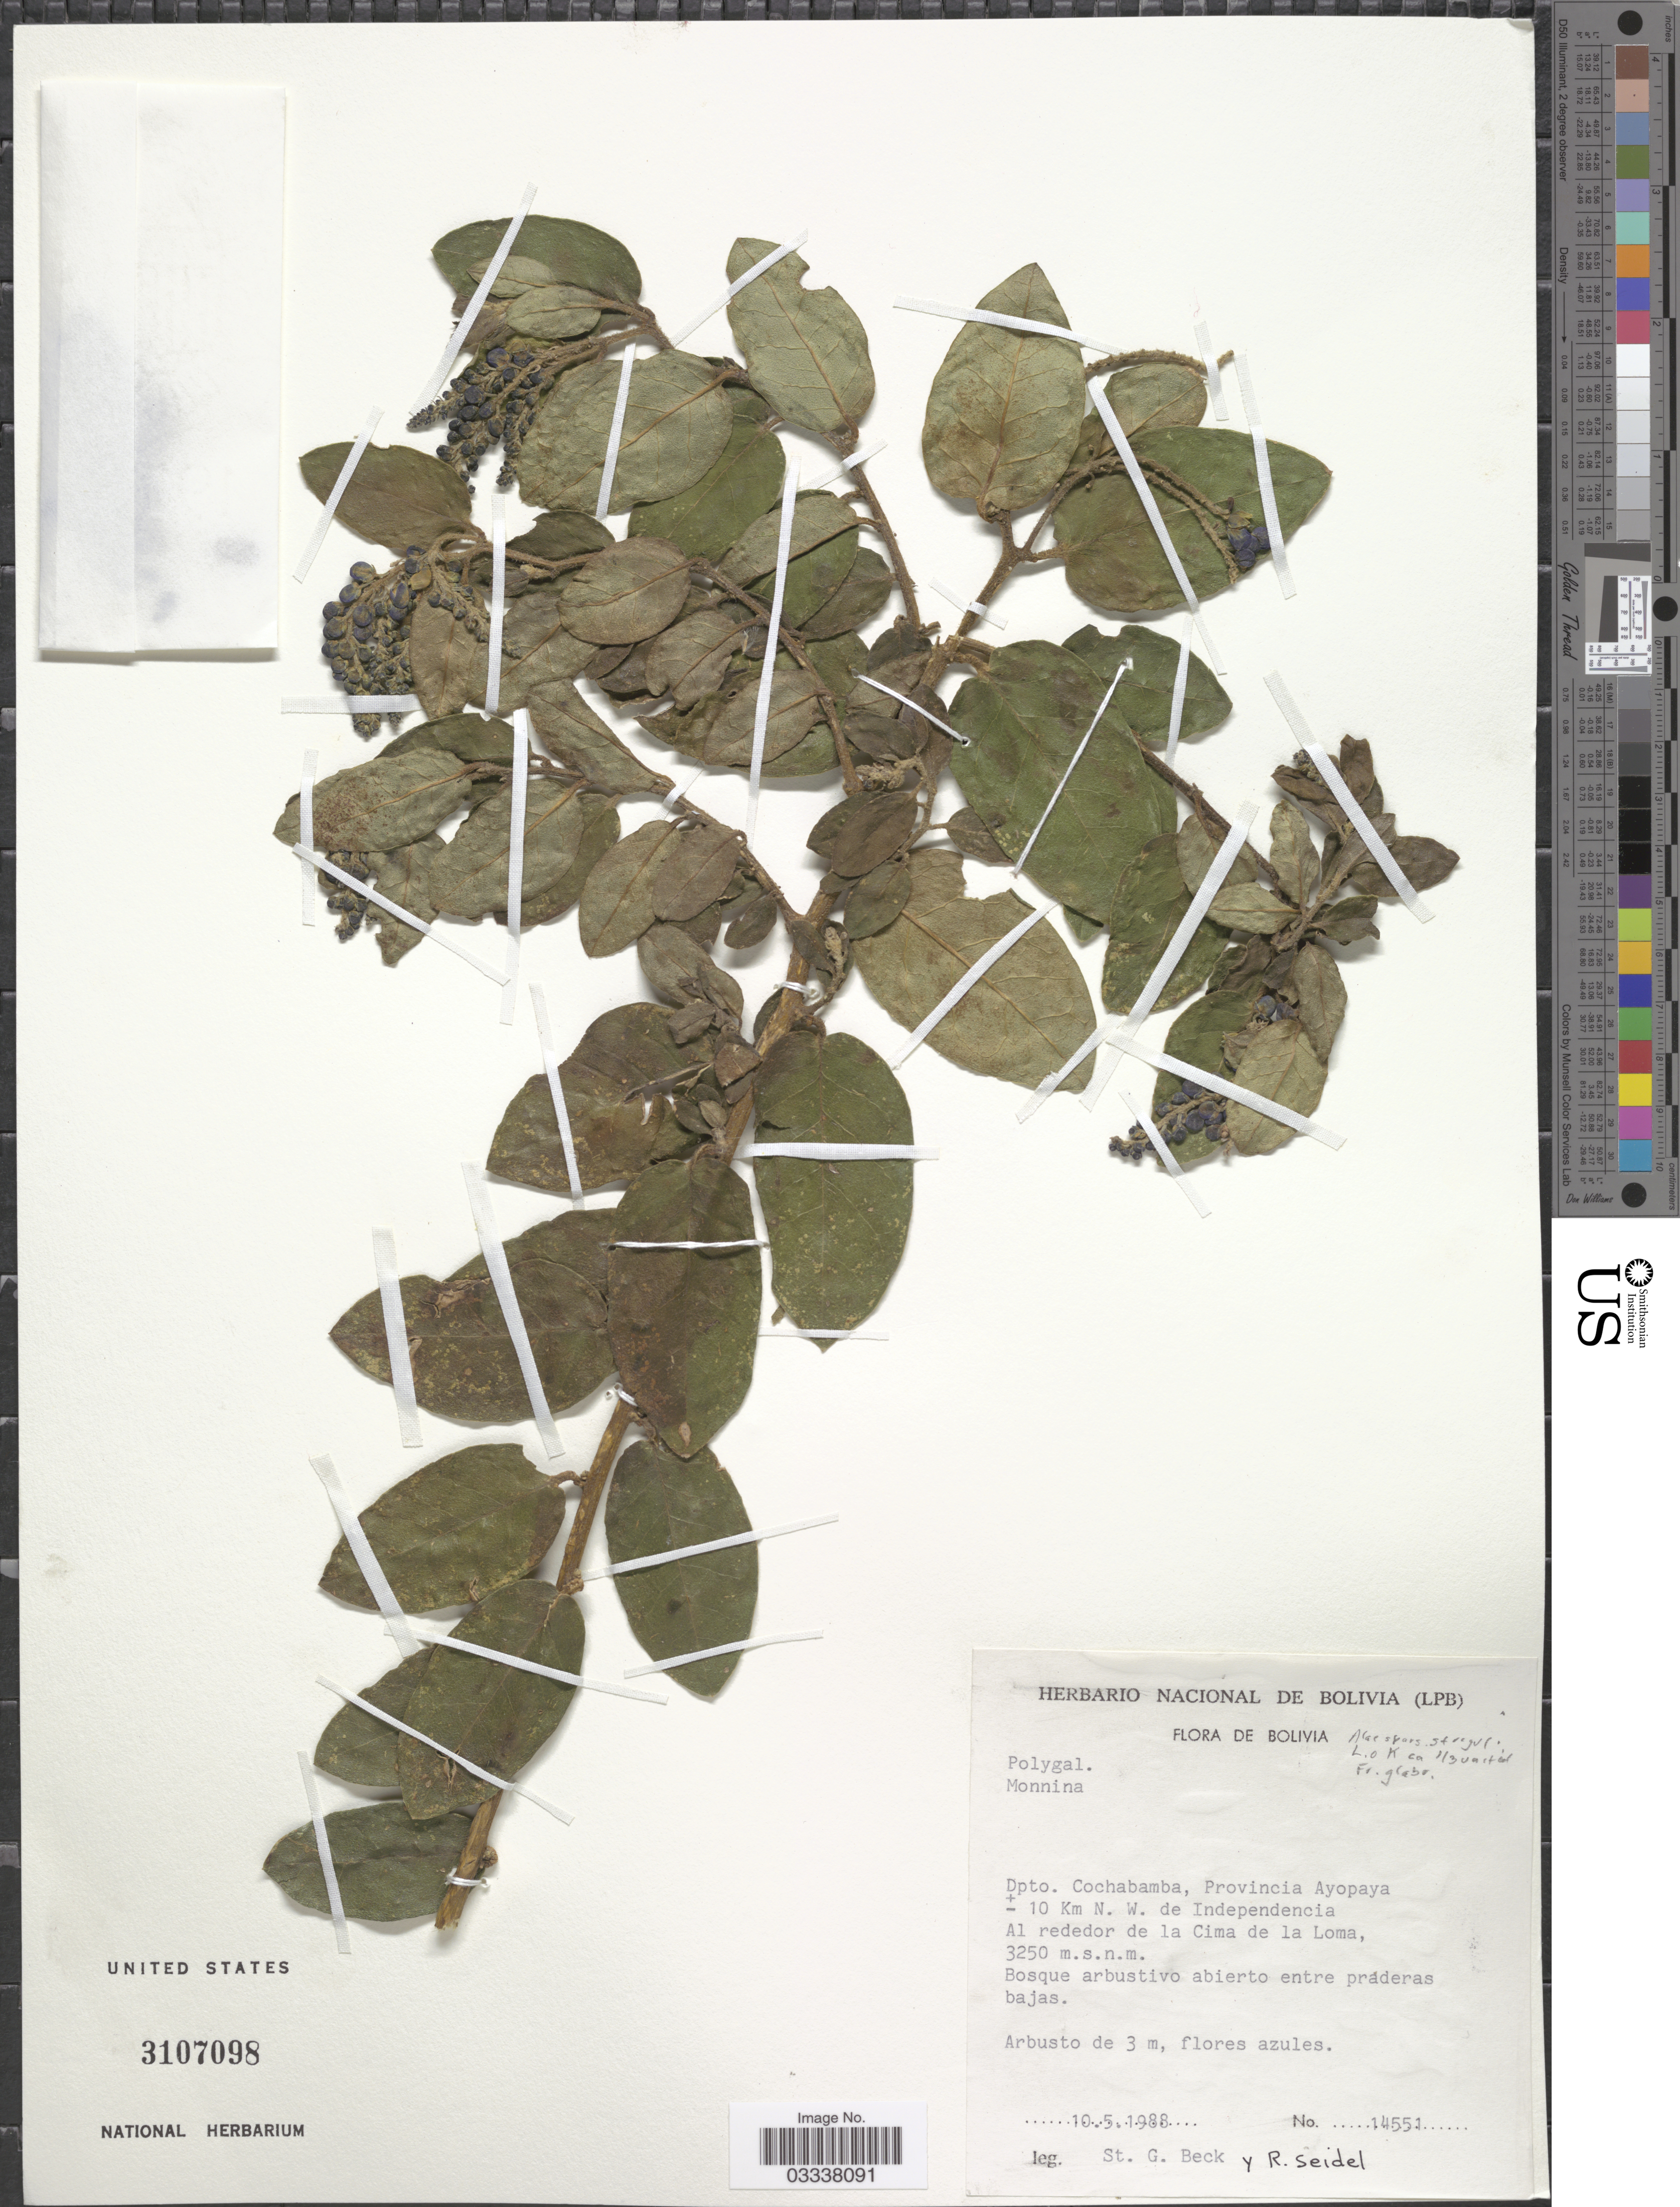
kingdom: Plantae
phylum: Tracheophyta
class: Magnoliopsida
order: Fabales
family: Polygalaceae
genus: Monnina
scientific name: Monnina sp.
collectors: S. G. Beck & R. Seidel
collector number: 14551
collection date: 1988-05-10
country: Bolivia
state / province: Cochabamba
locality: Dpto. Cochabamba, Provincia Ayopaya ± 10 Km N.W. de Independencia. Al rededor de la Cima de la Loma.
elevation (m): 3250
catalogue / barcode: US 3107098